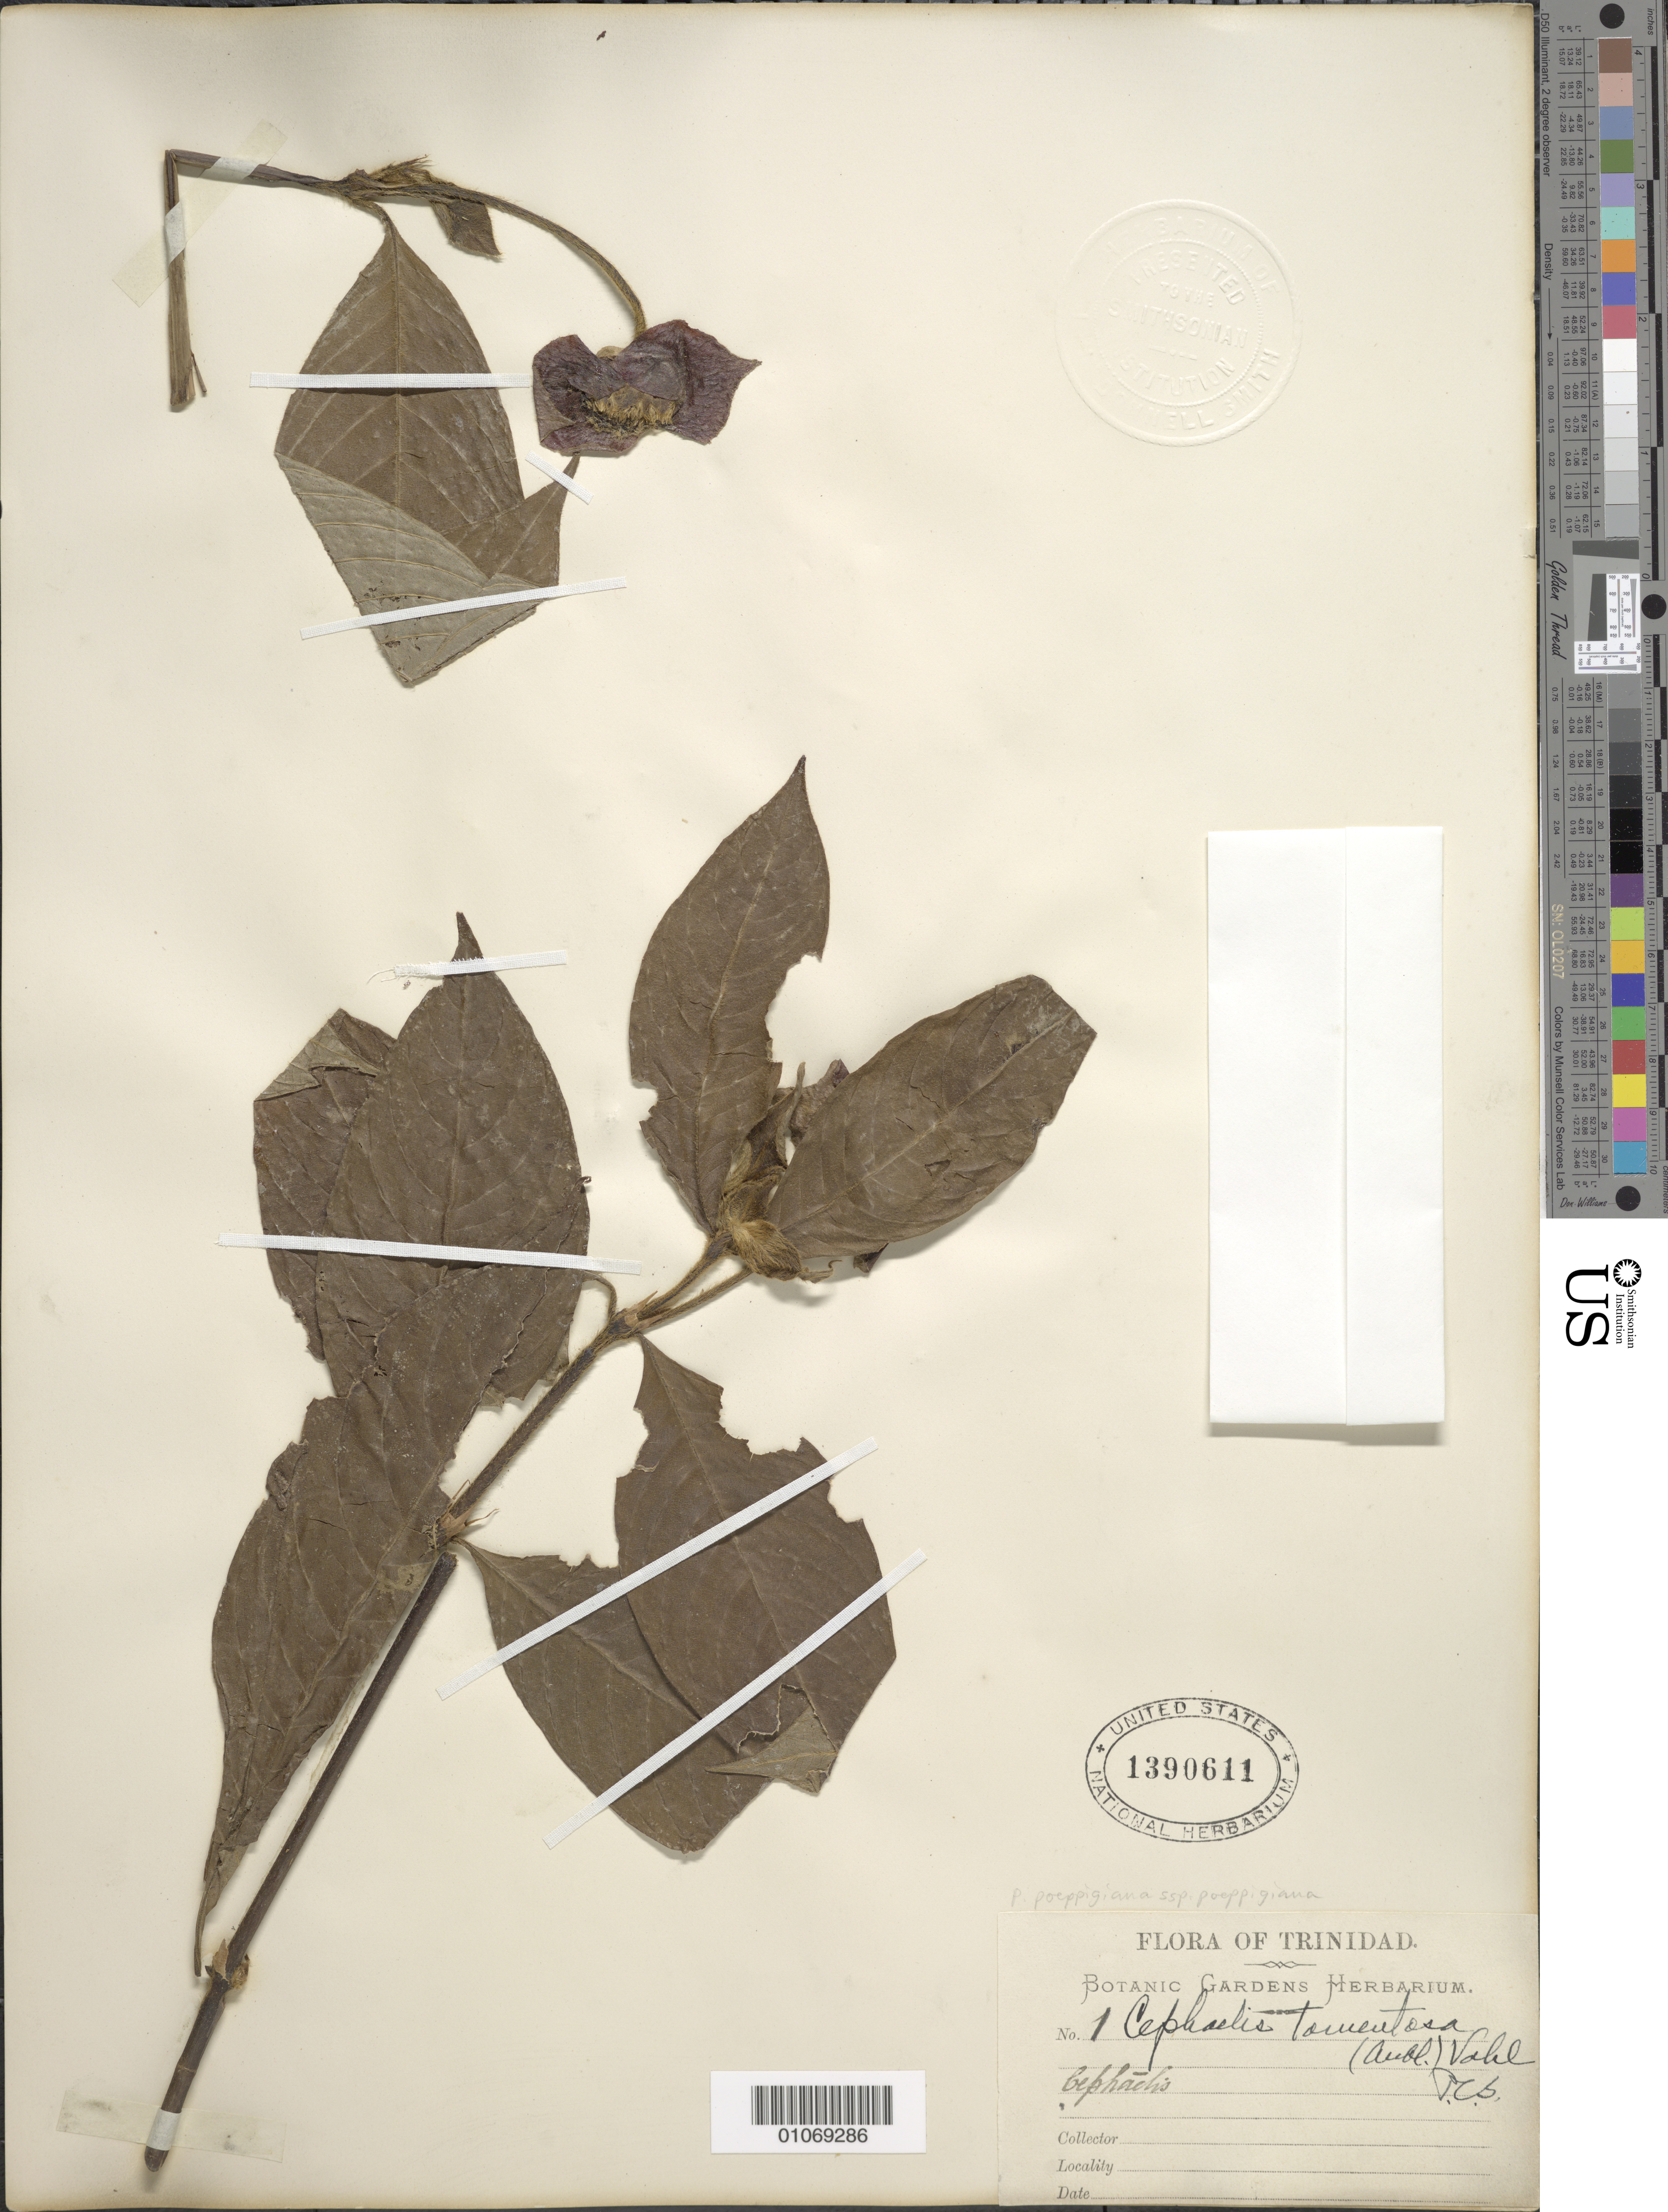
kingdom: Plantae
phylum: Tracheophyta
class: Magnoliopsida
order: Gentianales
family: Rubiaceae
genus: Cephaelis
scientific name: Cephaelis tomentosa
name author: (Aubl.) Vahl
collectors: Botanic Gardens Herbarium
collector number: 1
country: Trinidad and Tobago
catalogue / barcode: US 1390611